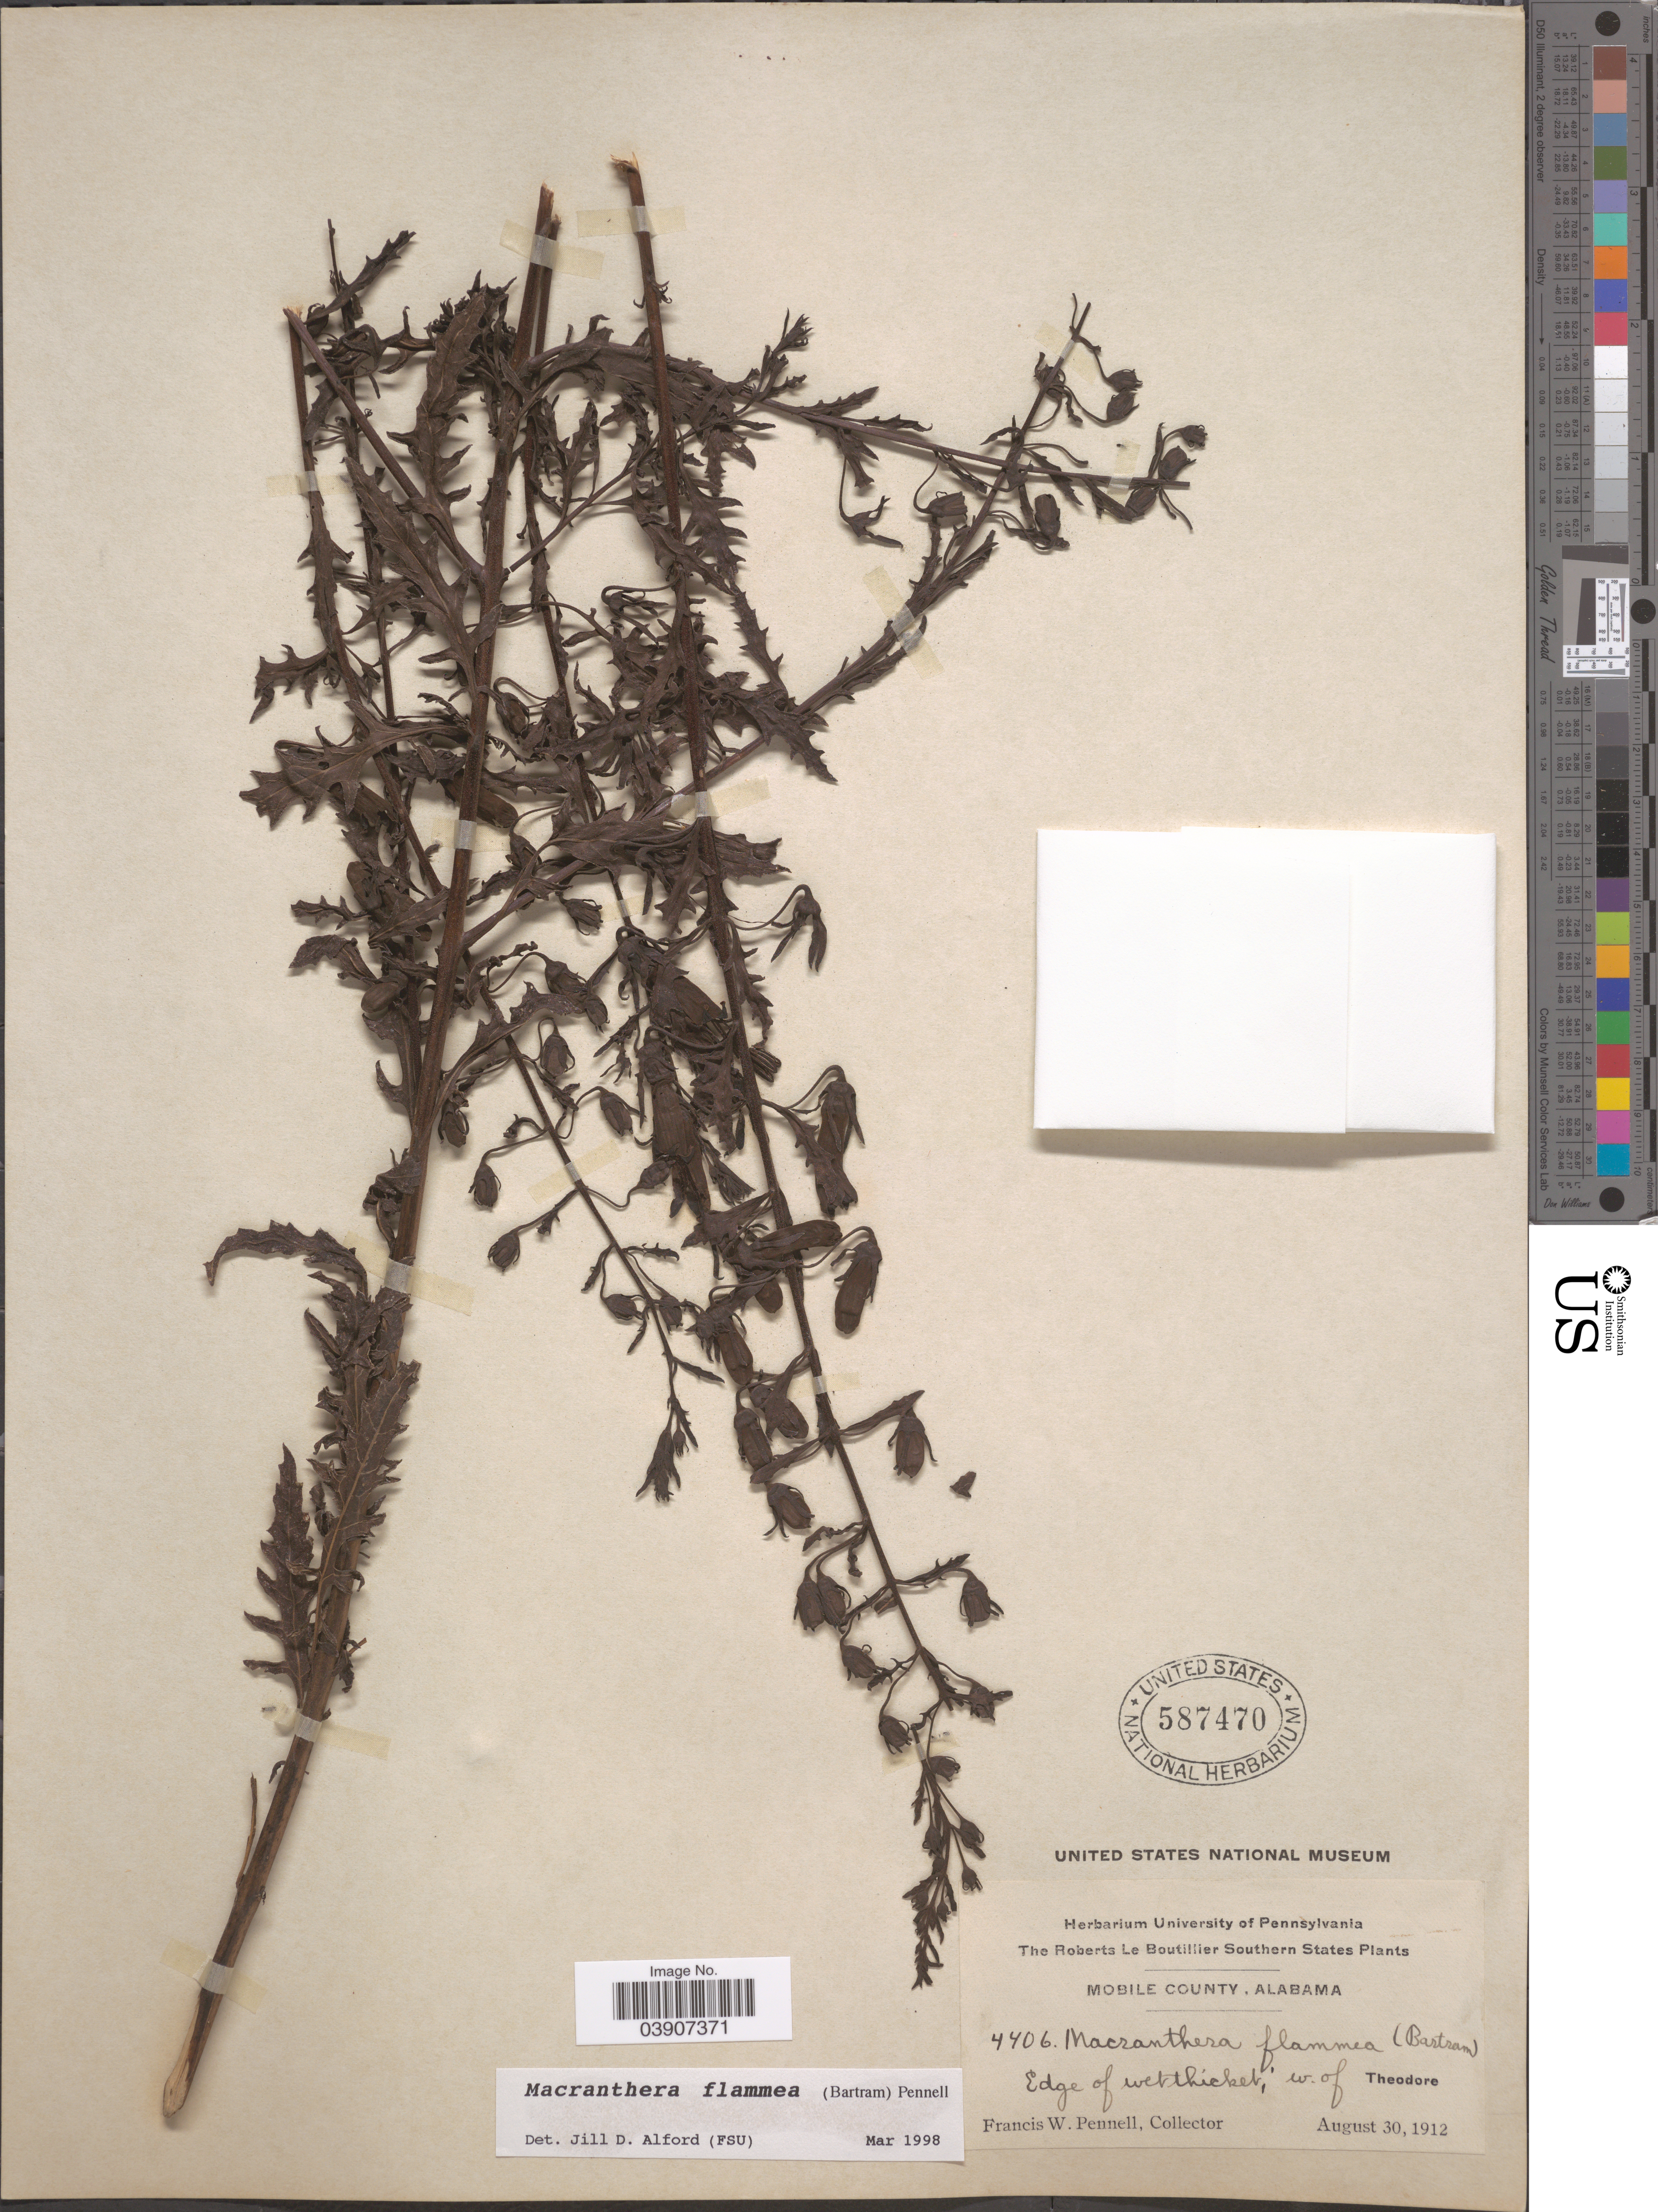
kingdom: Plantae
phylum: Tracheophyta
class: Magnoliopsida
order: Lamiales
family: Orobanchaceae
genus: Macranthera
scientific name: Macranthera flammea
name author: Pennell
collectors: F. W. Pennell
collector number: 4406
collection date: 1912-08-30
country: United States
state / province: Alabama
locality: Mobile County. W. of Theodore.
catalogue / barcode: US 587470